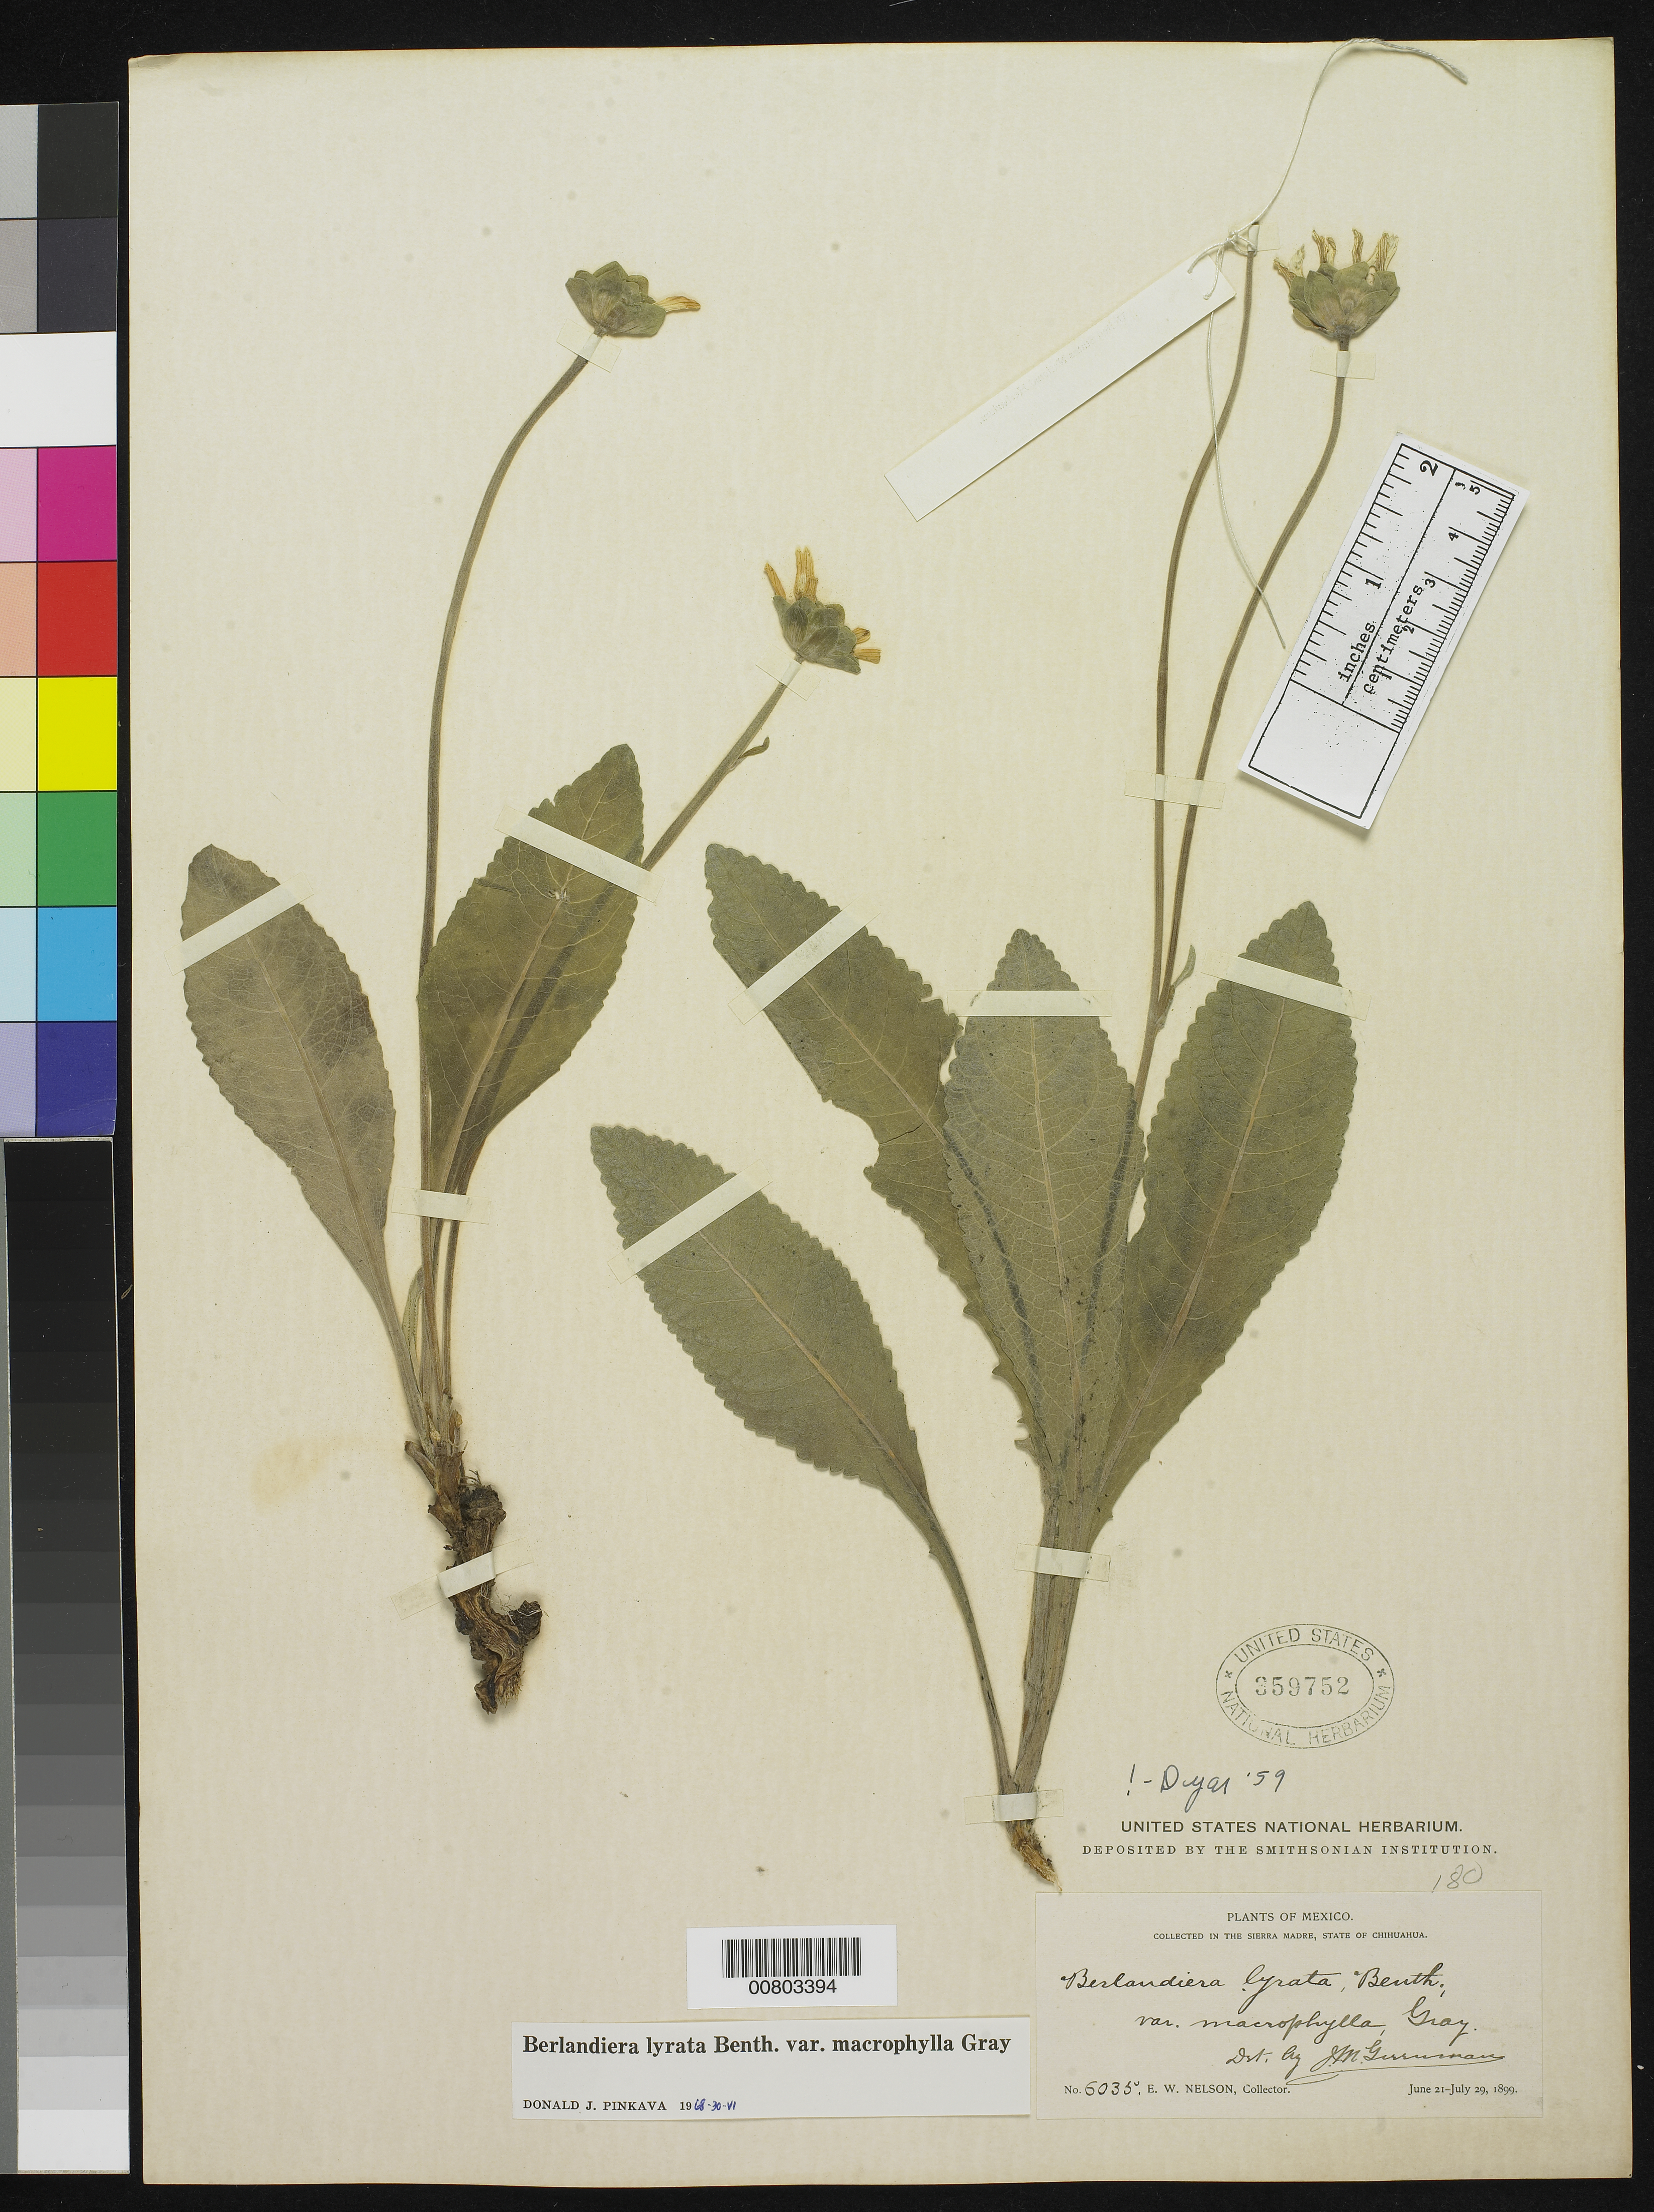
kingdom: Plantae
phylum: Tracheophyta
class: Magnoliopsida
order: Asterales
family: Asteraceae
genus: Berlandiera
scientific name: Berlandiera lyrata var. macrophylla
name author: A. Gray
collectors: E. W. Nelson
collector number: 6035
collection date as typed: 21 Jul 1899 to 29 Jul 1899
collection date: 1899-07-21/1899-07-29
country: Mexico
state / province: Chihuahua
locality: Sierra Madre, Chihuahua.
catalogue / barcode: US 359752